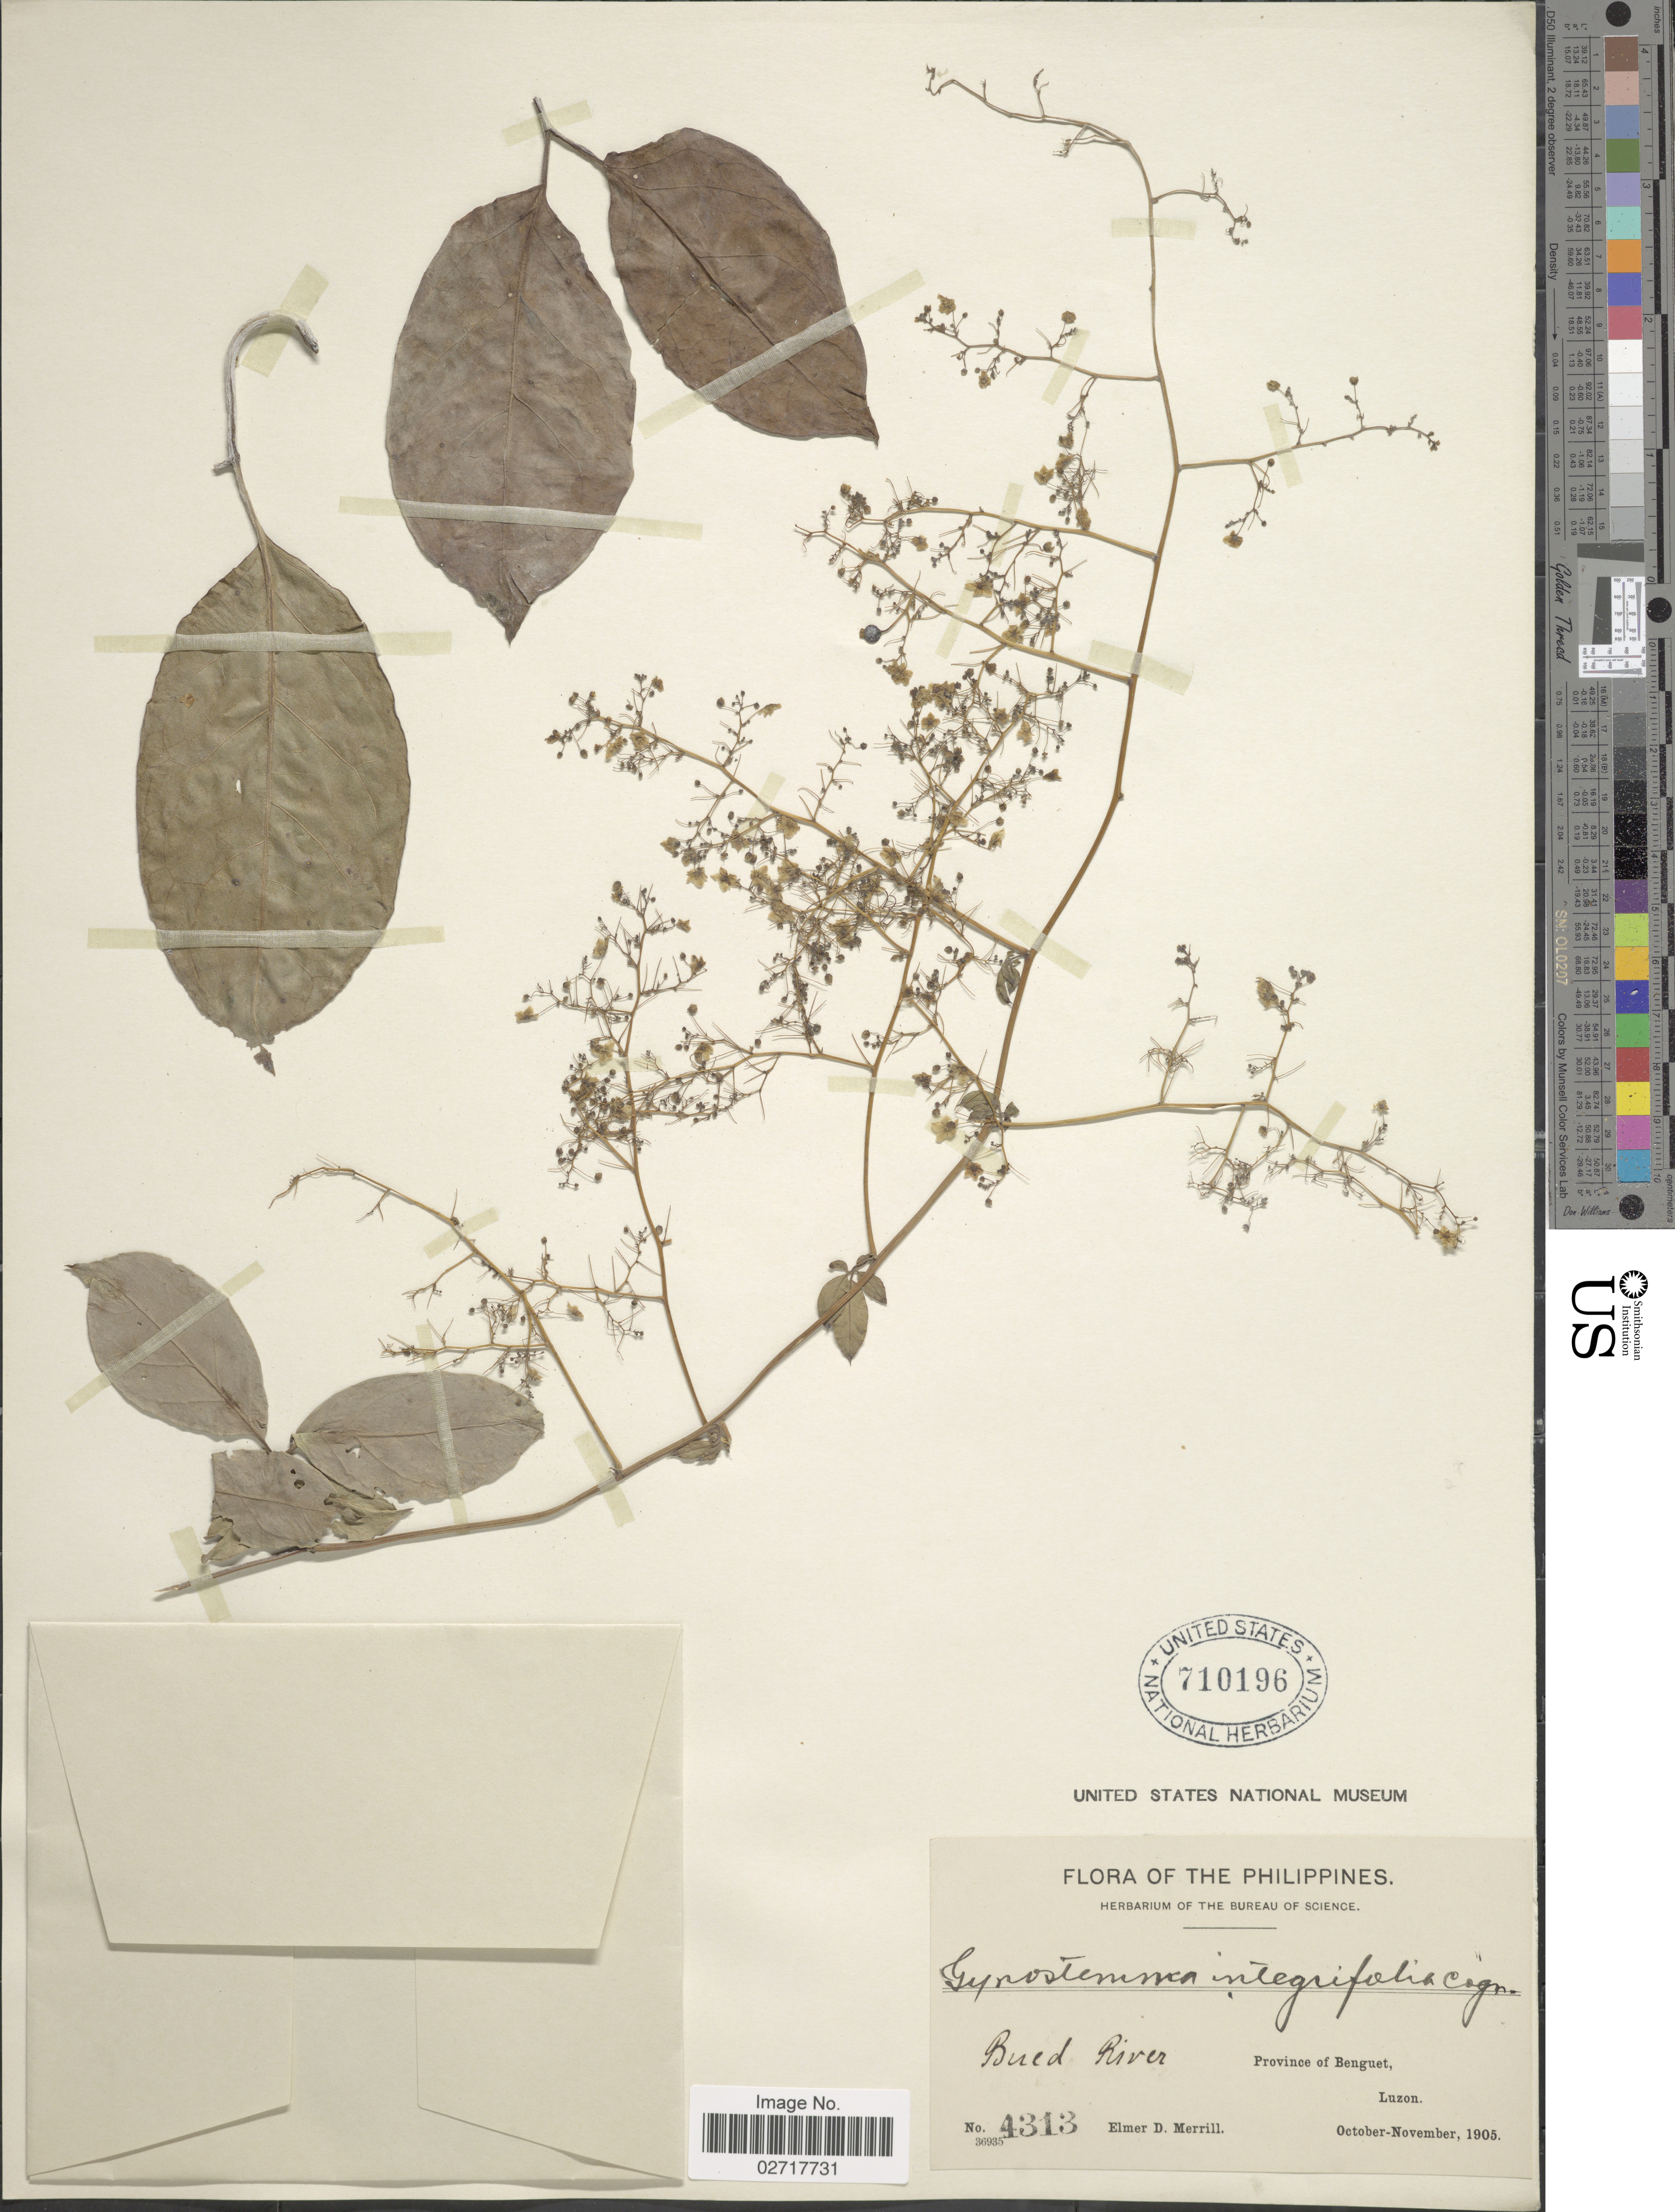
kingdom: Plantae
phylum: Tracheophyta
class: Magnoliopsida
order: Cucurbitales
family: Cucurbitaceae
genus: Neoalsomitra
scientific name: Neoalsomitra clavigera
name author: (M. Roem.) Hutch.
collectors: E. D. Merrill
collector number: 4313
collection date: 1905-10/1905-11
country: Philippines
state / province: Cordillera (Administrative Region)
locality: Bued River, Province of Benguet, Luzon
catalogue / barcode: US 710196